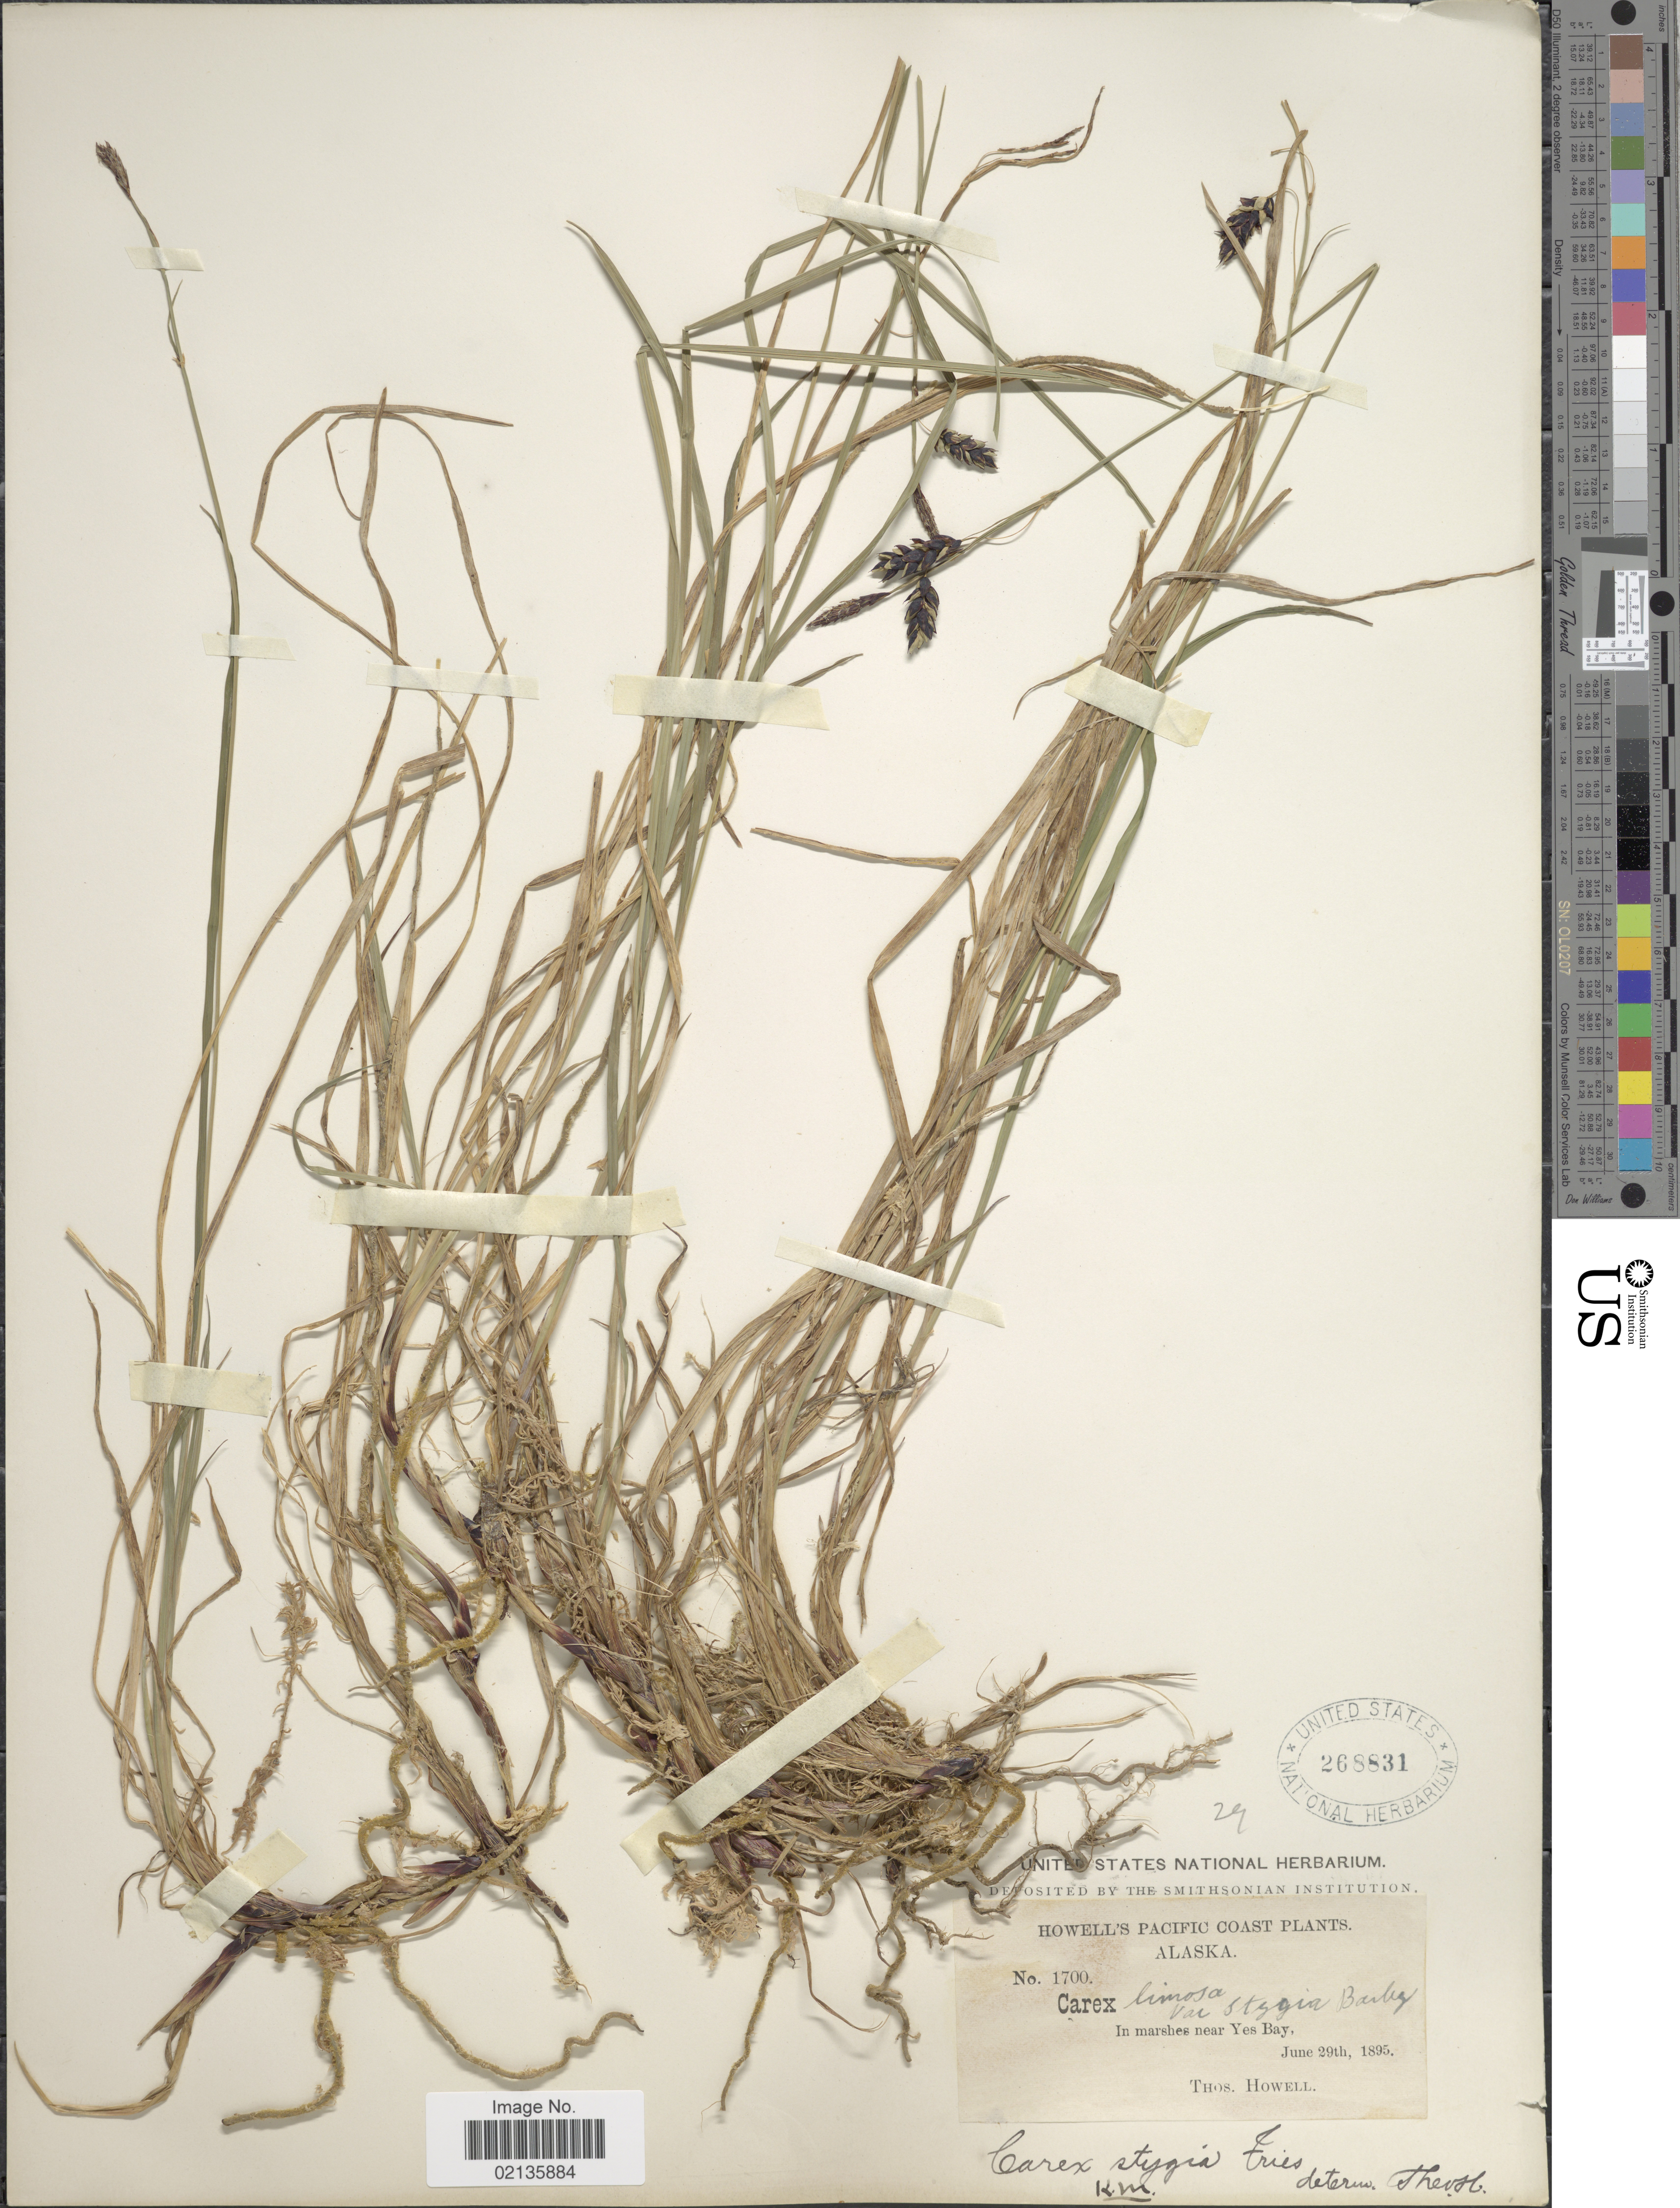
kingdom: Plantae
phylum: Tracheophyta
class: Liliopsida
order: Poales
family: Cyperaceae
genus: Carex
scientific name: Carex x stygia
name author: Fr.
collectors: T. Howell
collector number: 1700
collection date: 1895-06-29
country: United States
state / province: Alaska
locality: Pacific Coast, in marshes near Yes Bay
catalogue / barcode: US 268831